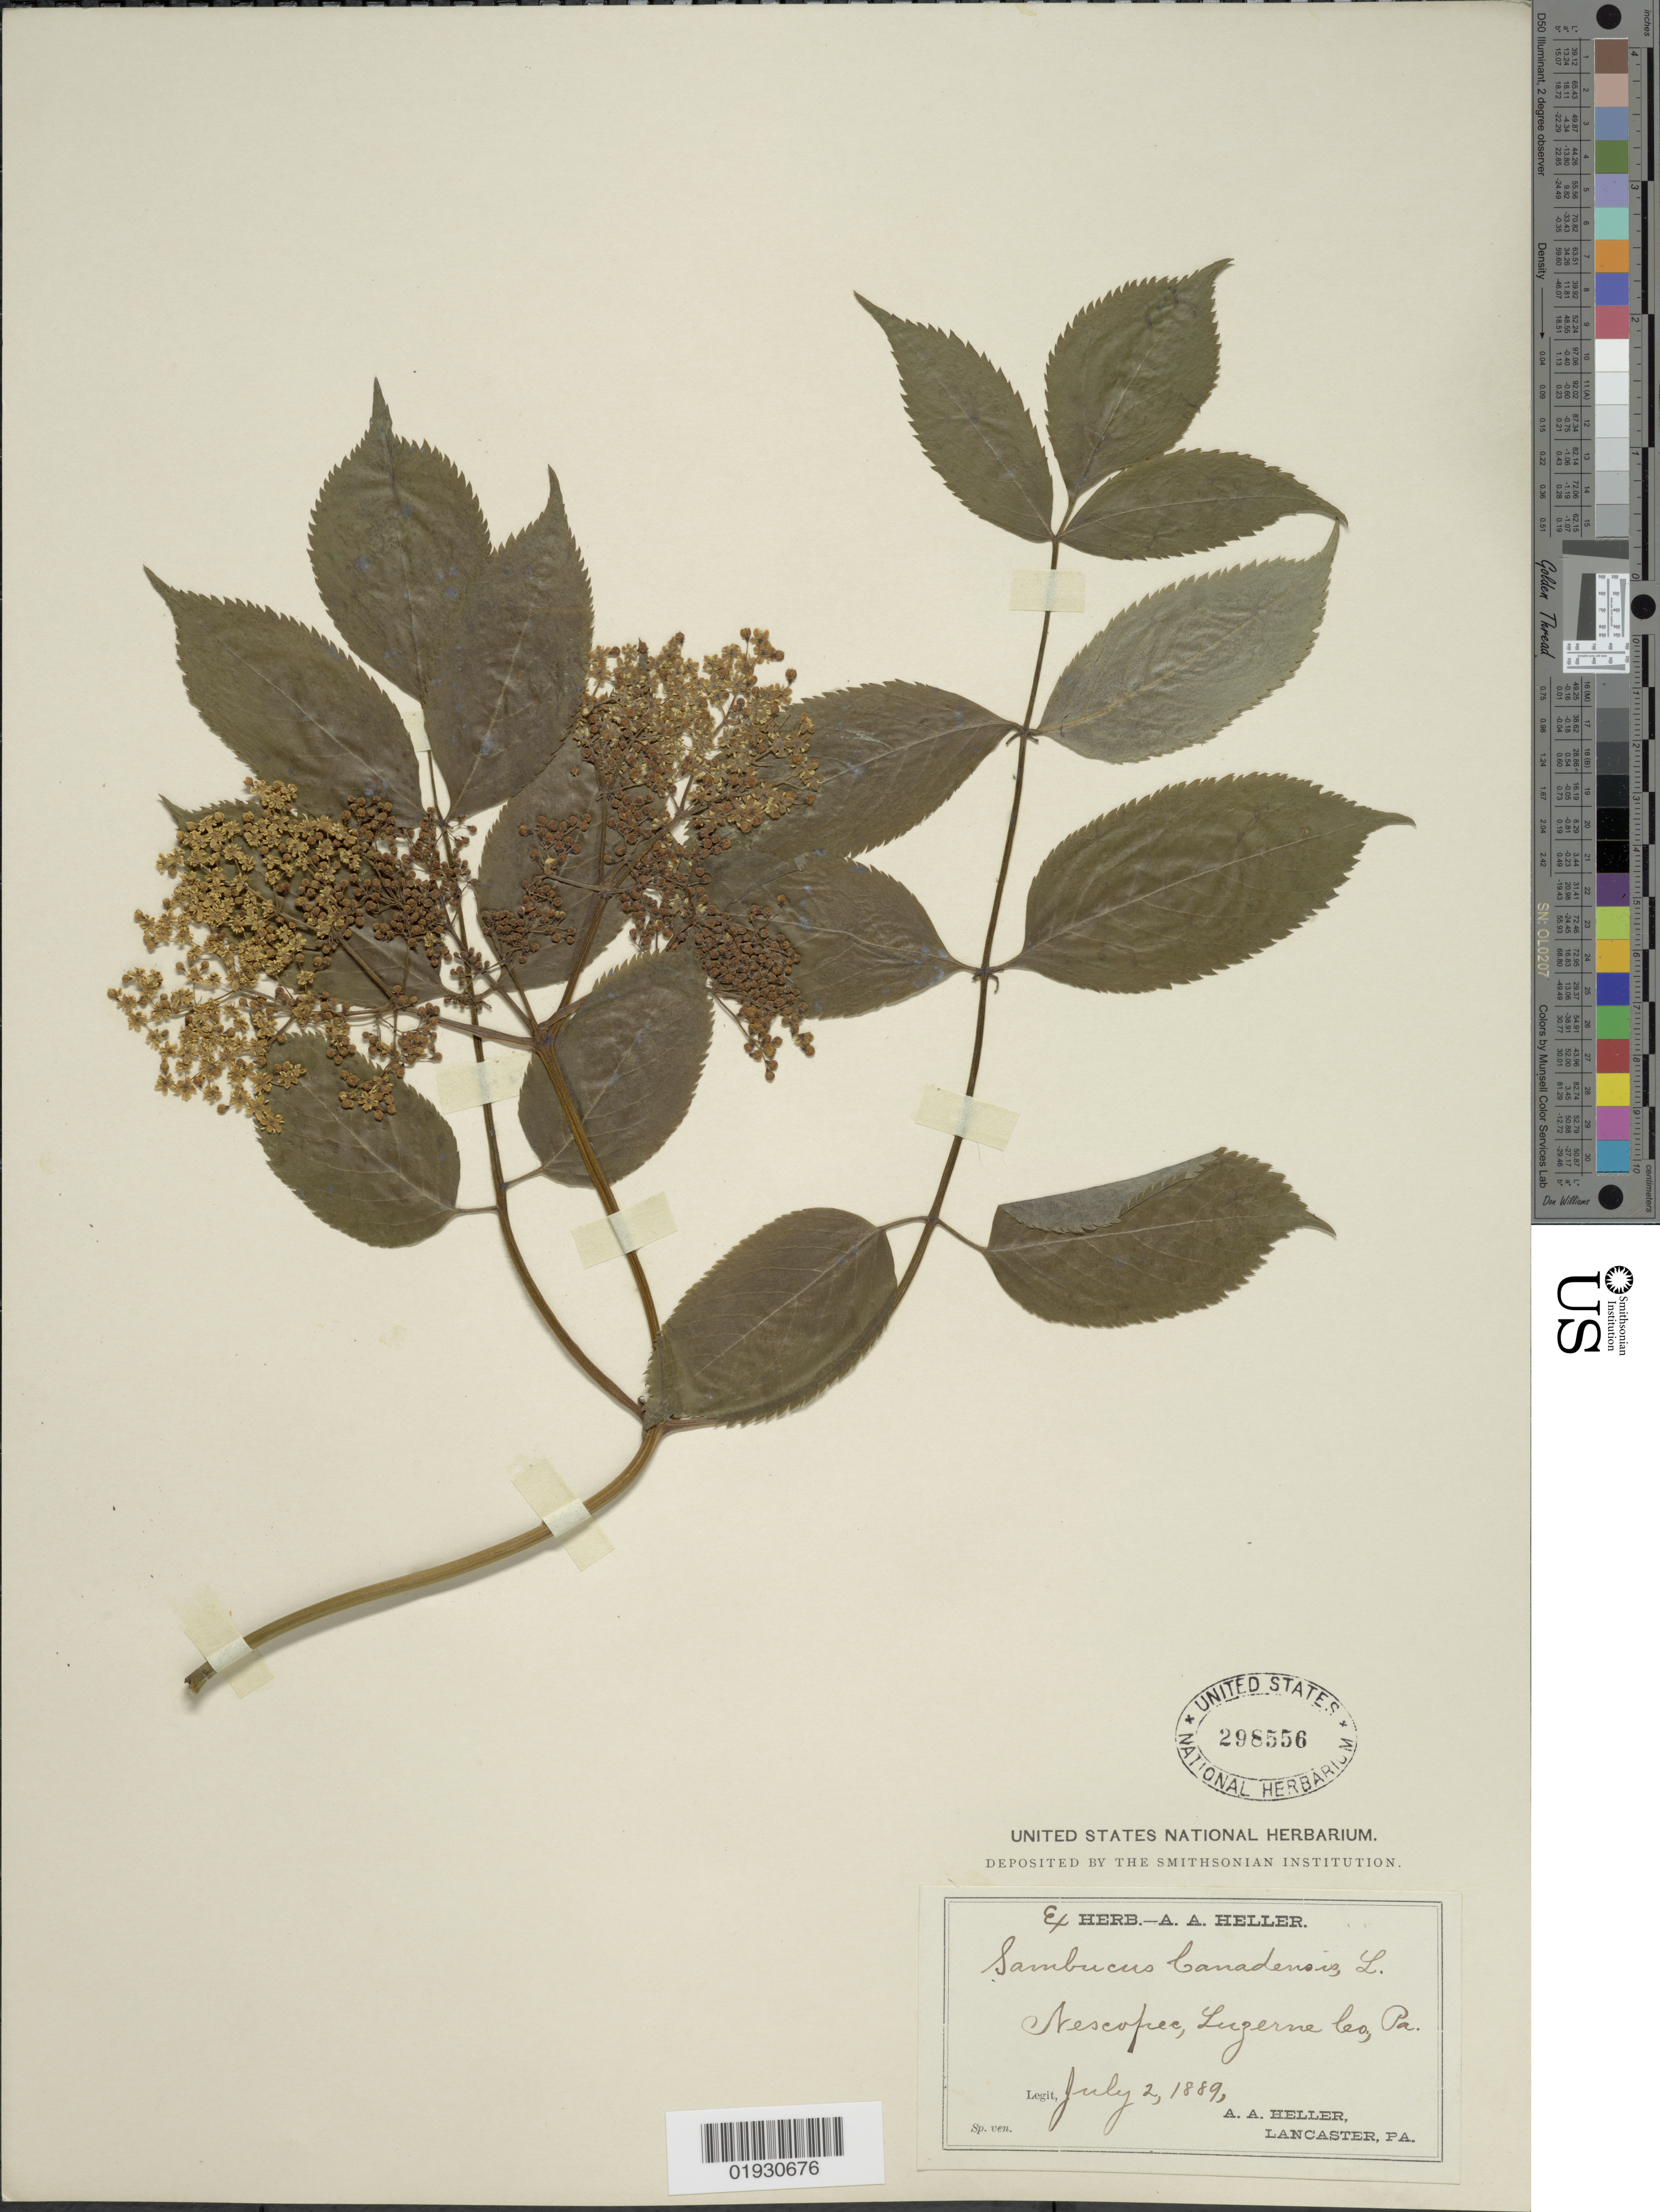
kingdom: Plantae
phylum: Tracheophyta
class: Magnoliopsida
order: Dipsacales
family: Viburnaceae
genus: Sambucus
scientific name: Sambucus canadensis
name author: L.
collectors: A. A. Heller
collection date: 1889-07-02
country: United States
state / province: Pennsylvania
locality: Nescopec, Luzerne Co. Pa.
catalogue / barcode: US 298556